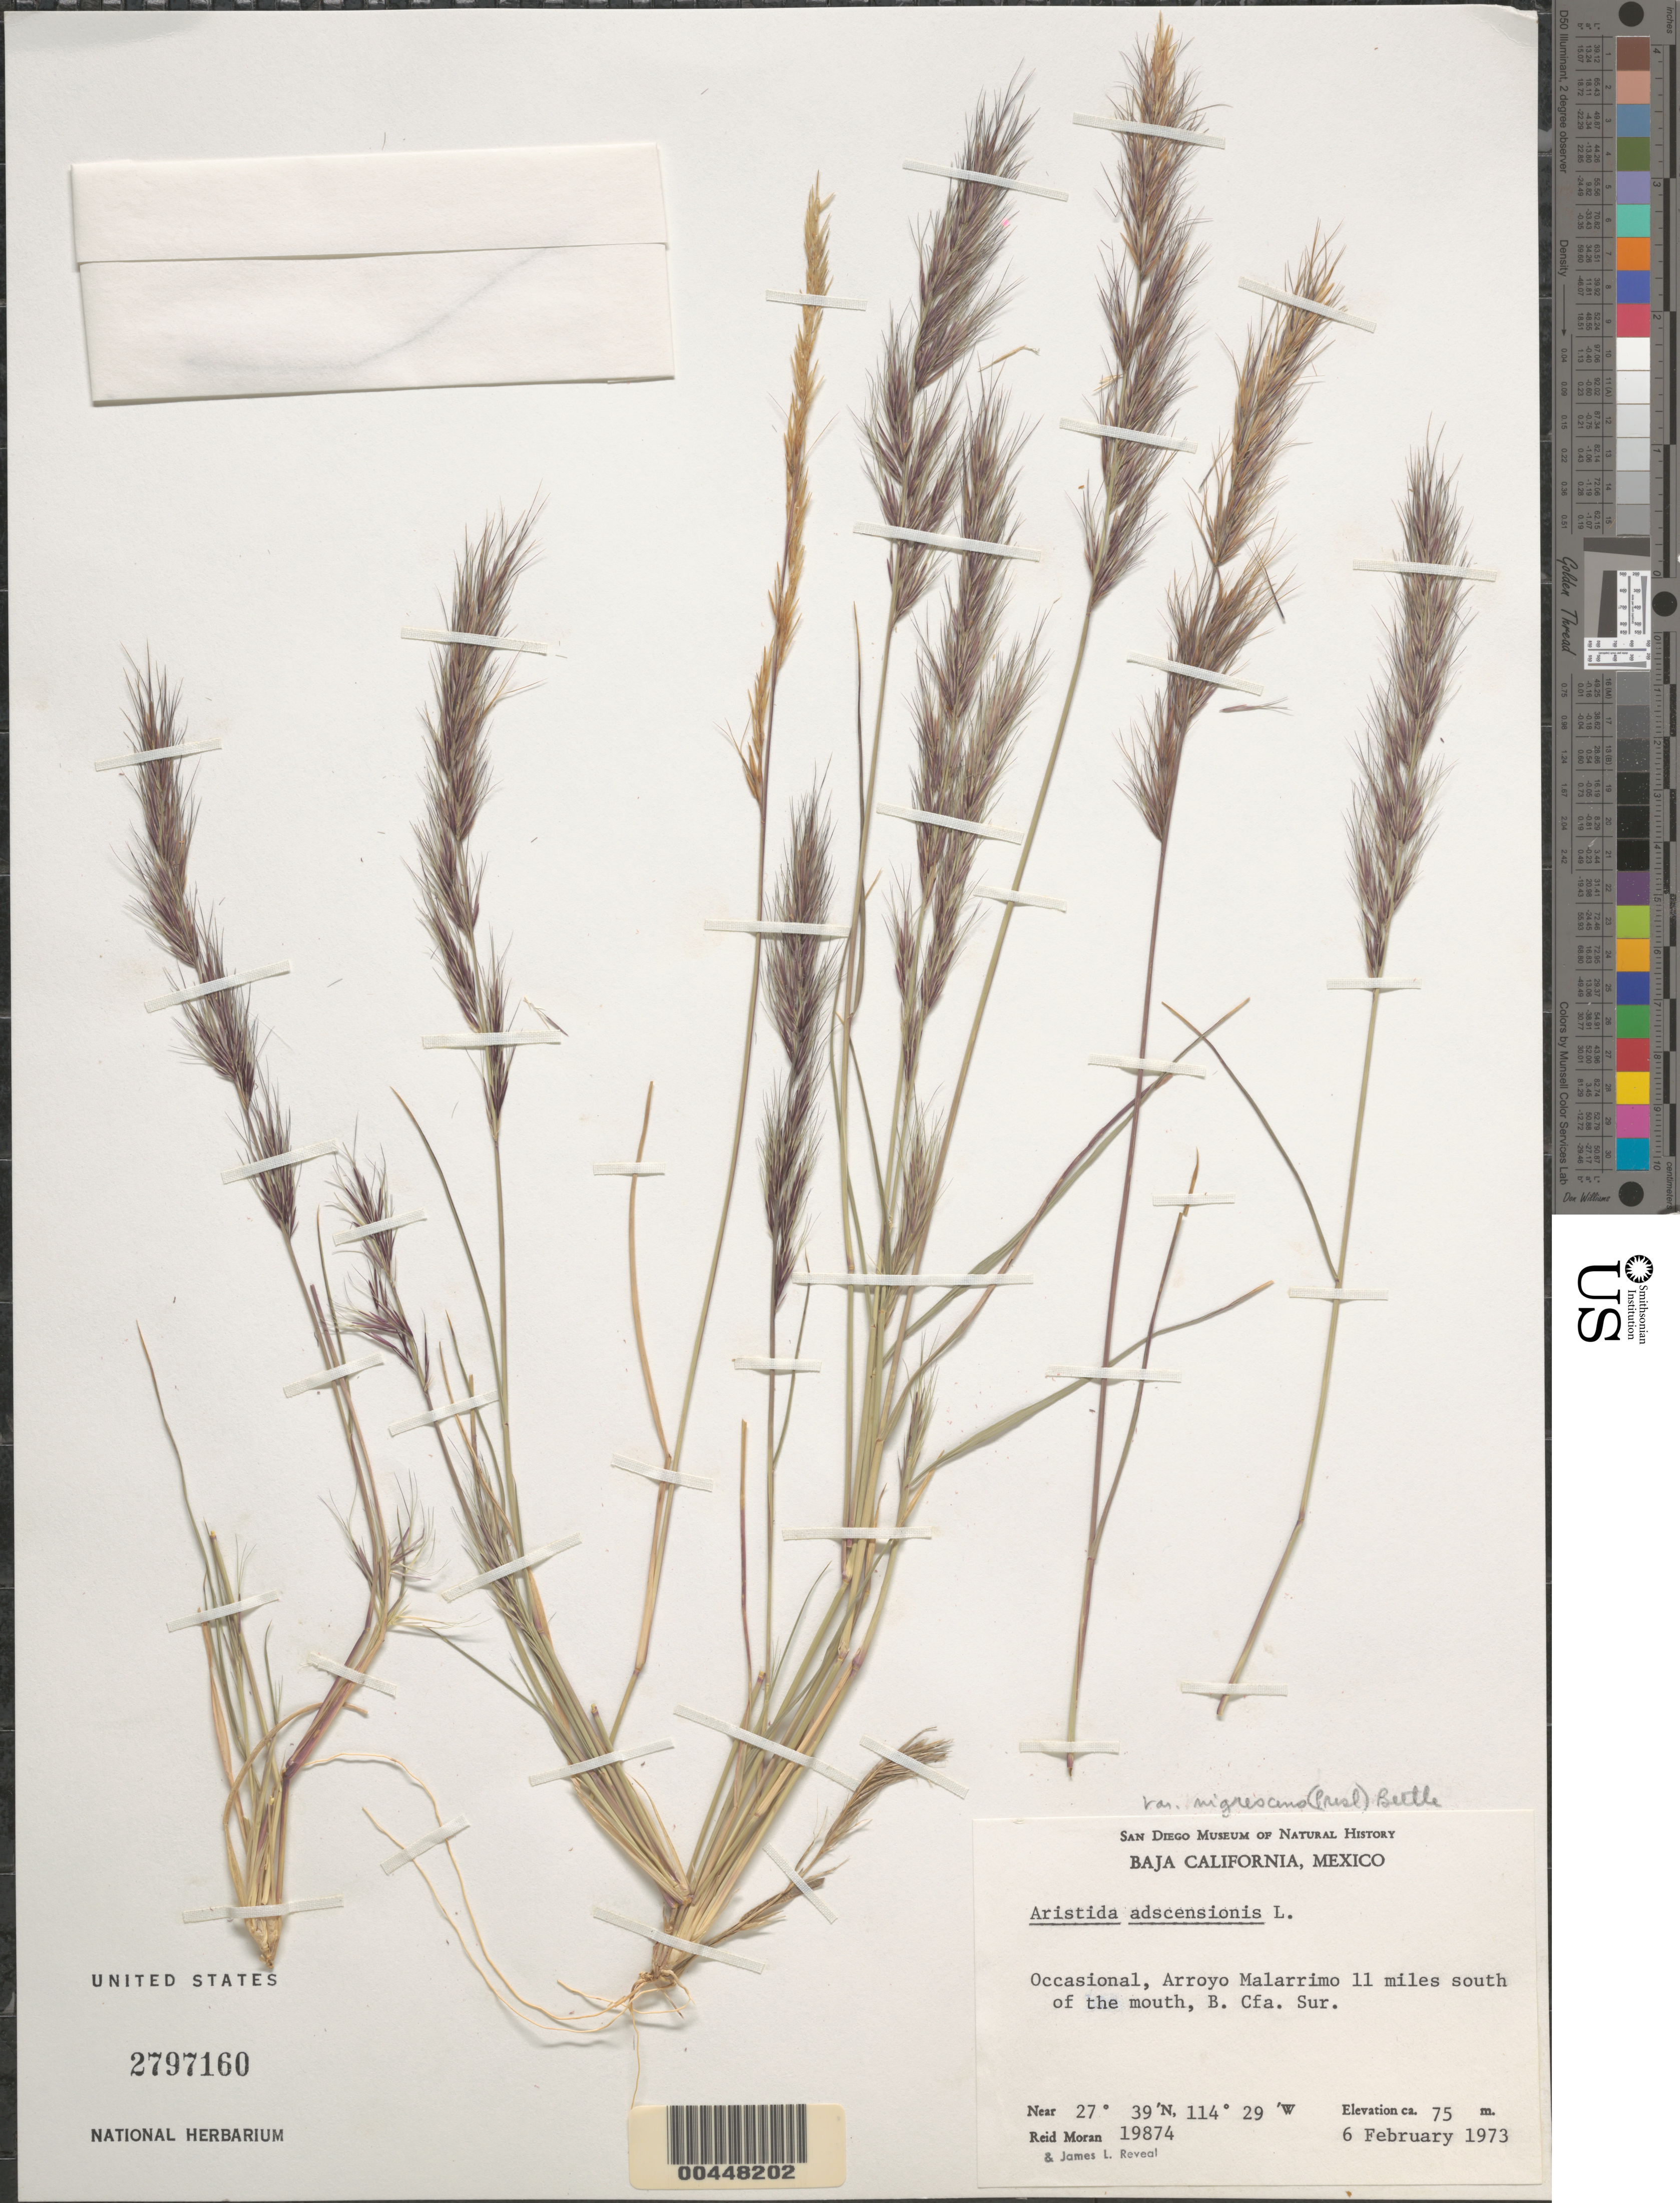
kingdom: Plantae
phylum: Tracheophyta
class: Liliopsida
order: Poales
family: Poaceae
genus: Aristida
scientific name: Aristida adscensionis var. nigrescens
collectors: R. V. Moran & J. L. Reveal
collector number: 19874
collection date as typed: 6 Feb 1973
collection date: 1973-02-06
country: Mexico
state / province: Baja California Sur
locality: Arroyo Malarrimo 11 mi S of the mouth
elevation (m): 75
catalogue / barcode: US 2797160